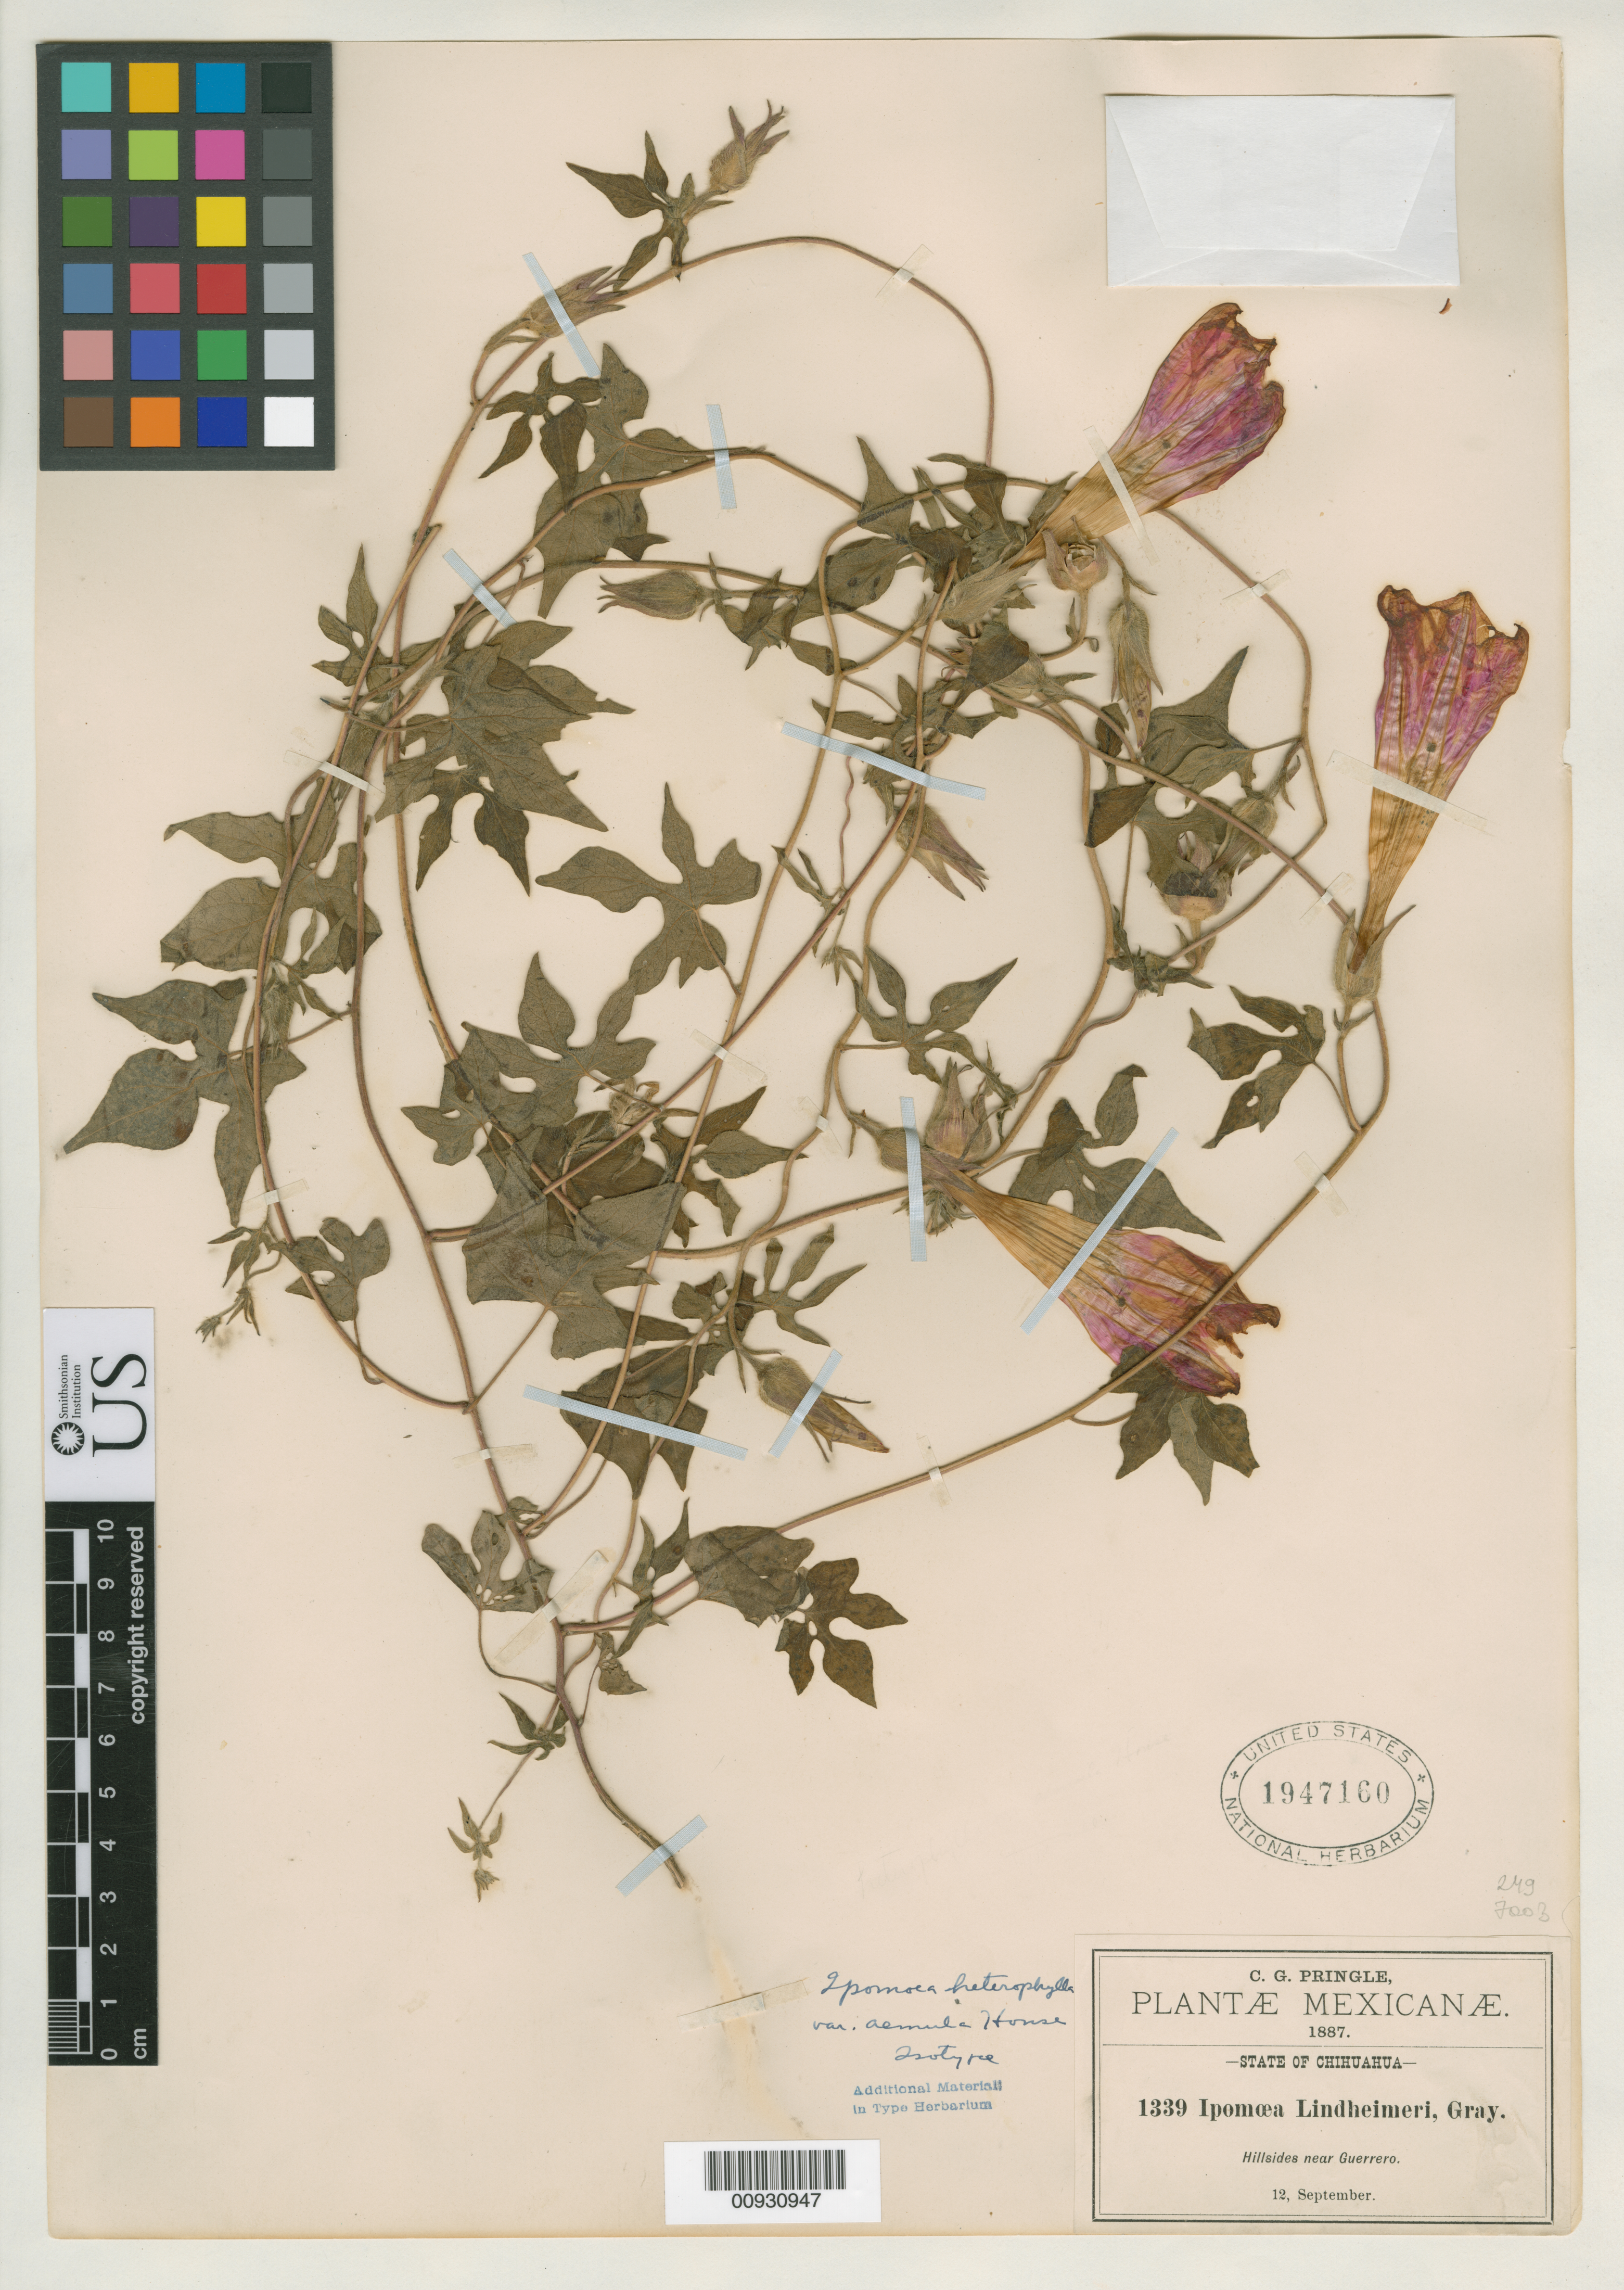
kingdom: Plantae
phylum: Tracheophyta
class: Magnoliopsida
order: Solanales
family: Convolvulaceae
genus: Ipomoea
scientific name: Ipomoea heterophylla var. aemula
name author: House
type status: Isotype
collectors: C. G. Pringle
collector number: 1339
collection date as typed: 12 Sep 1887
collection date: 1887-09-12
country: Mexico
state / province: Chihuahua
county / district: Guerrero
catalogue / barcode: US 1947160